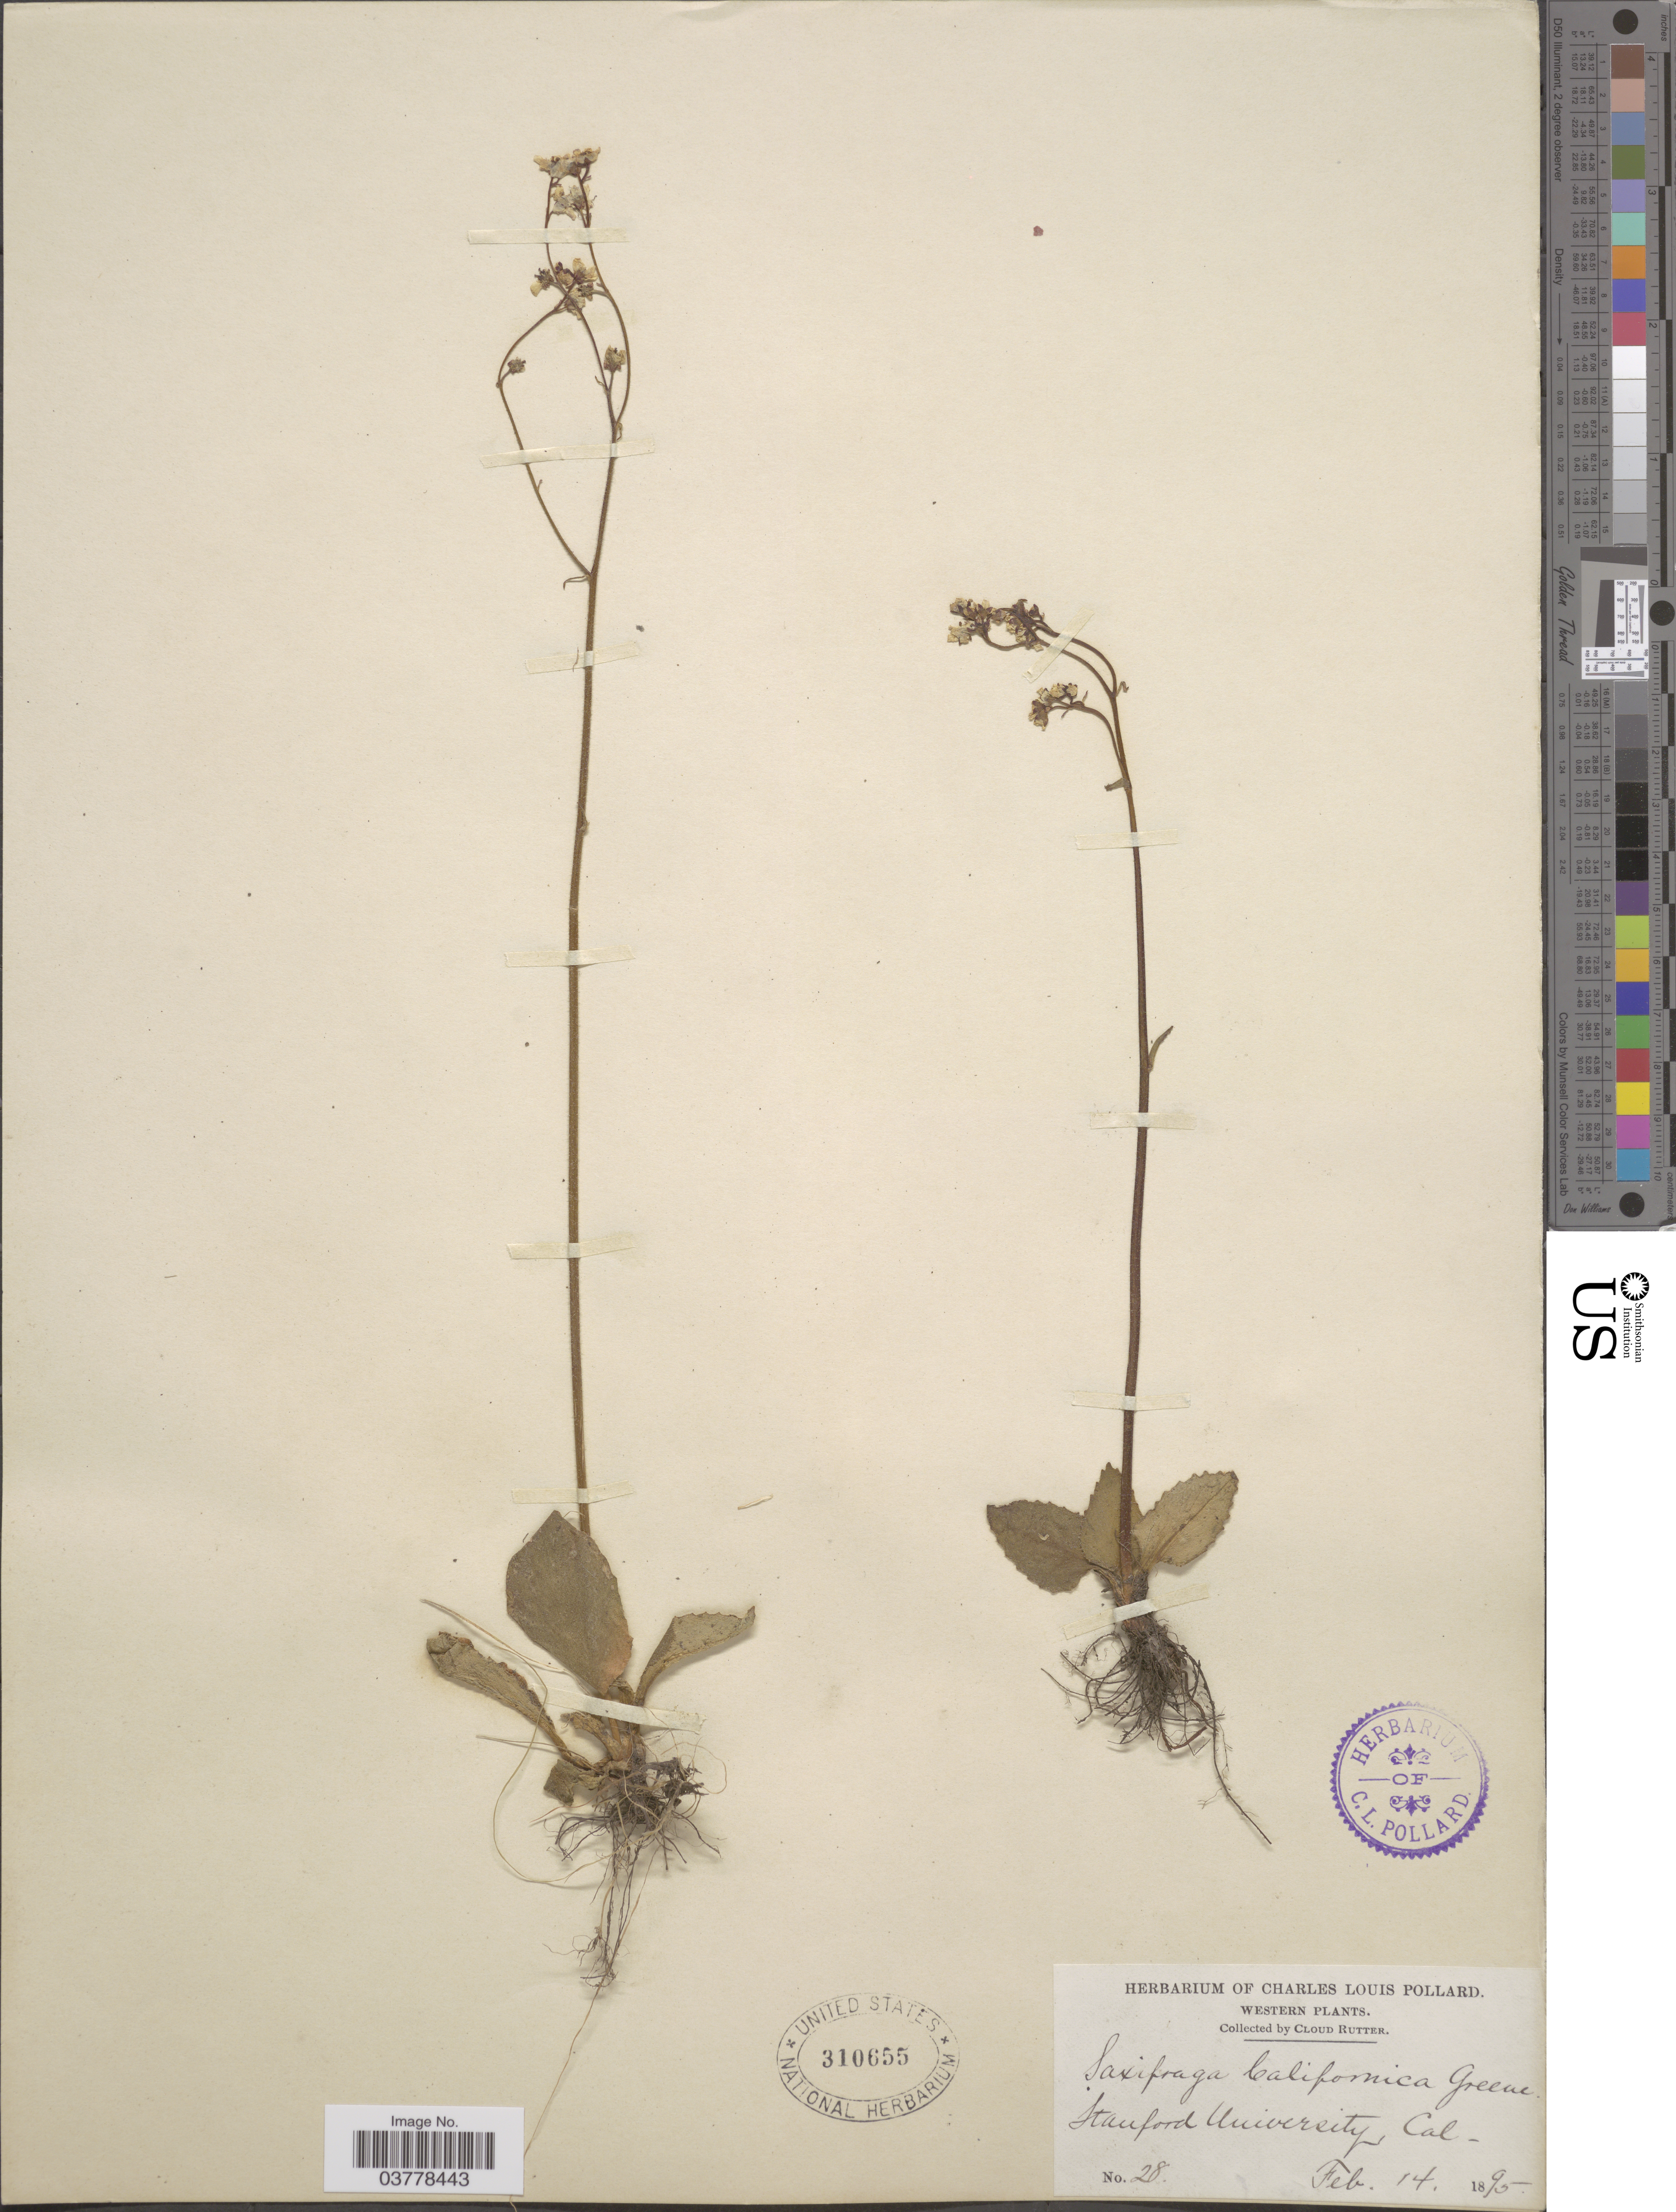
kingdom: Plantae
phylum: Tracheophyta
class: Magnoliopsida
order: Saxifragales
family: Saxifragaceae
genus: Micranthes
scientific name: Micranthes californica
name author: (Greene) Small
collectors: C. Rutter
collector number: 28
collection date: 1895-02-14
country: United States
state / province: California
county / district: Santa Clara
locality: Western. Stanford University.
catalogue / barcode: US 310655